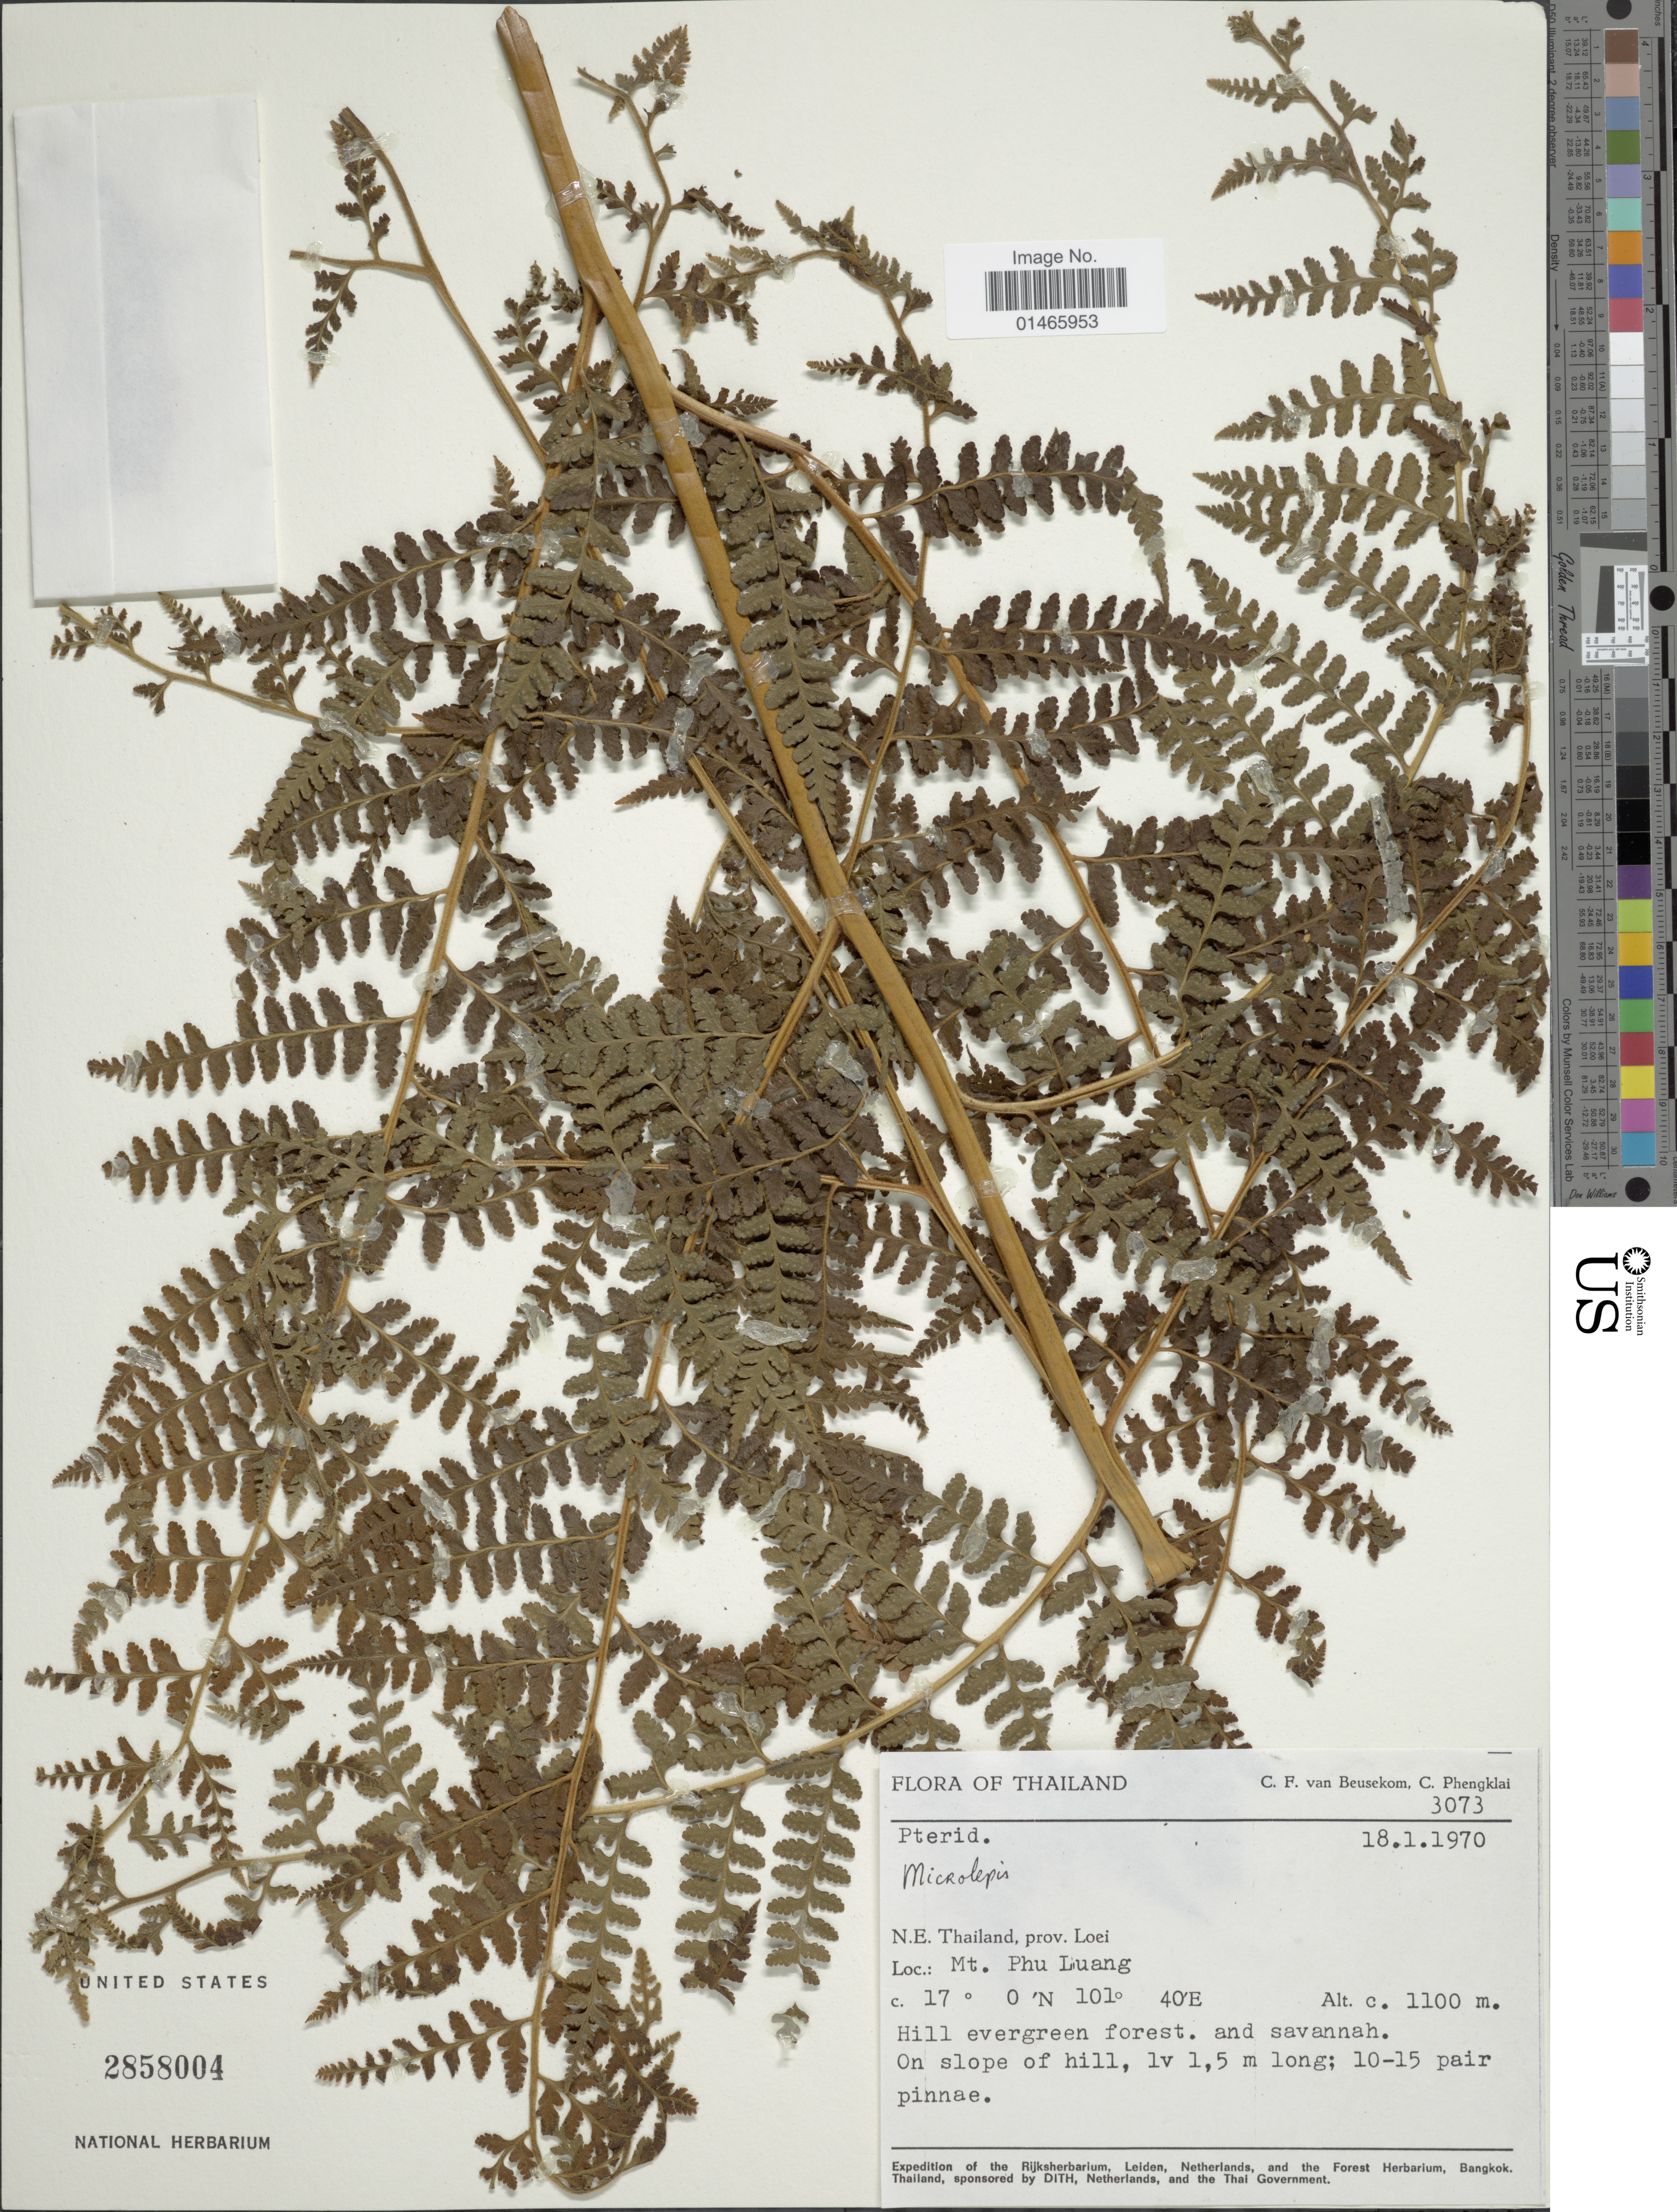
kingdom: Plantae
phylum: Tracheophyta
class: Polypodiopsida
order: Polypodiales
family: Dennstaedtiaceae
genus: Microlepia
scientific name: Microlepia sp.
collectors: C. F. Beusekom & C. Phengklai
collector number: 3073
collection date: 1970-01-18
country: Thailand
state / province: Loei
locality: N.E. Thailand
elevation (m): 1100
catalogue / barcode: US 2858004